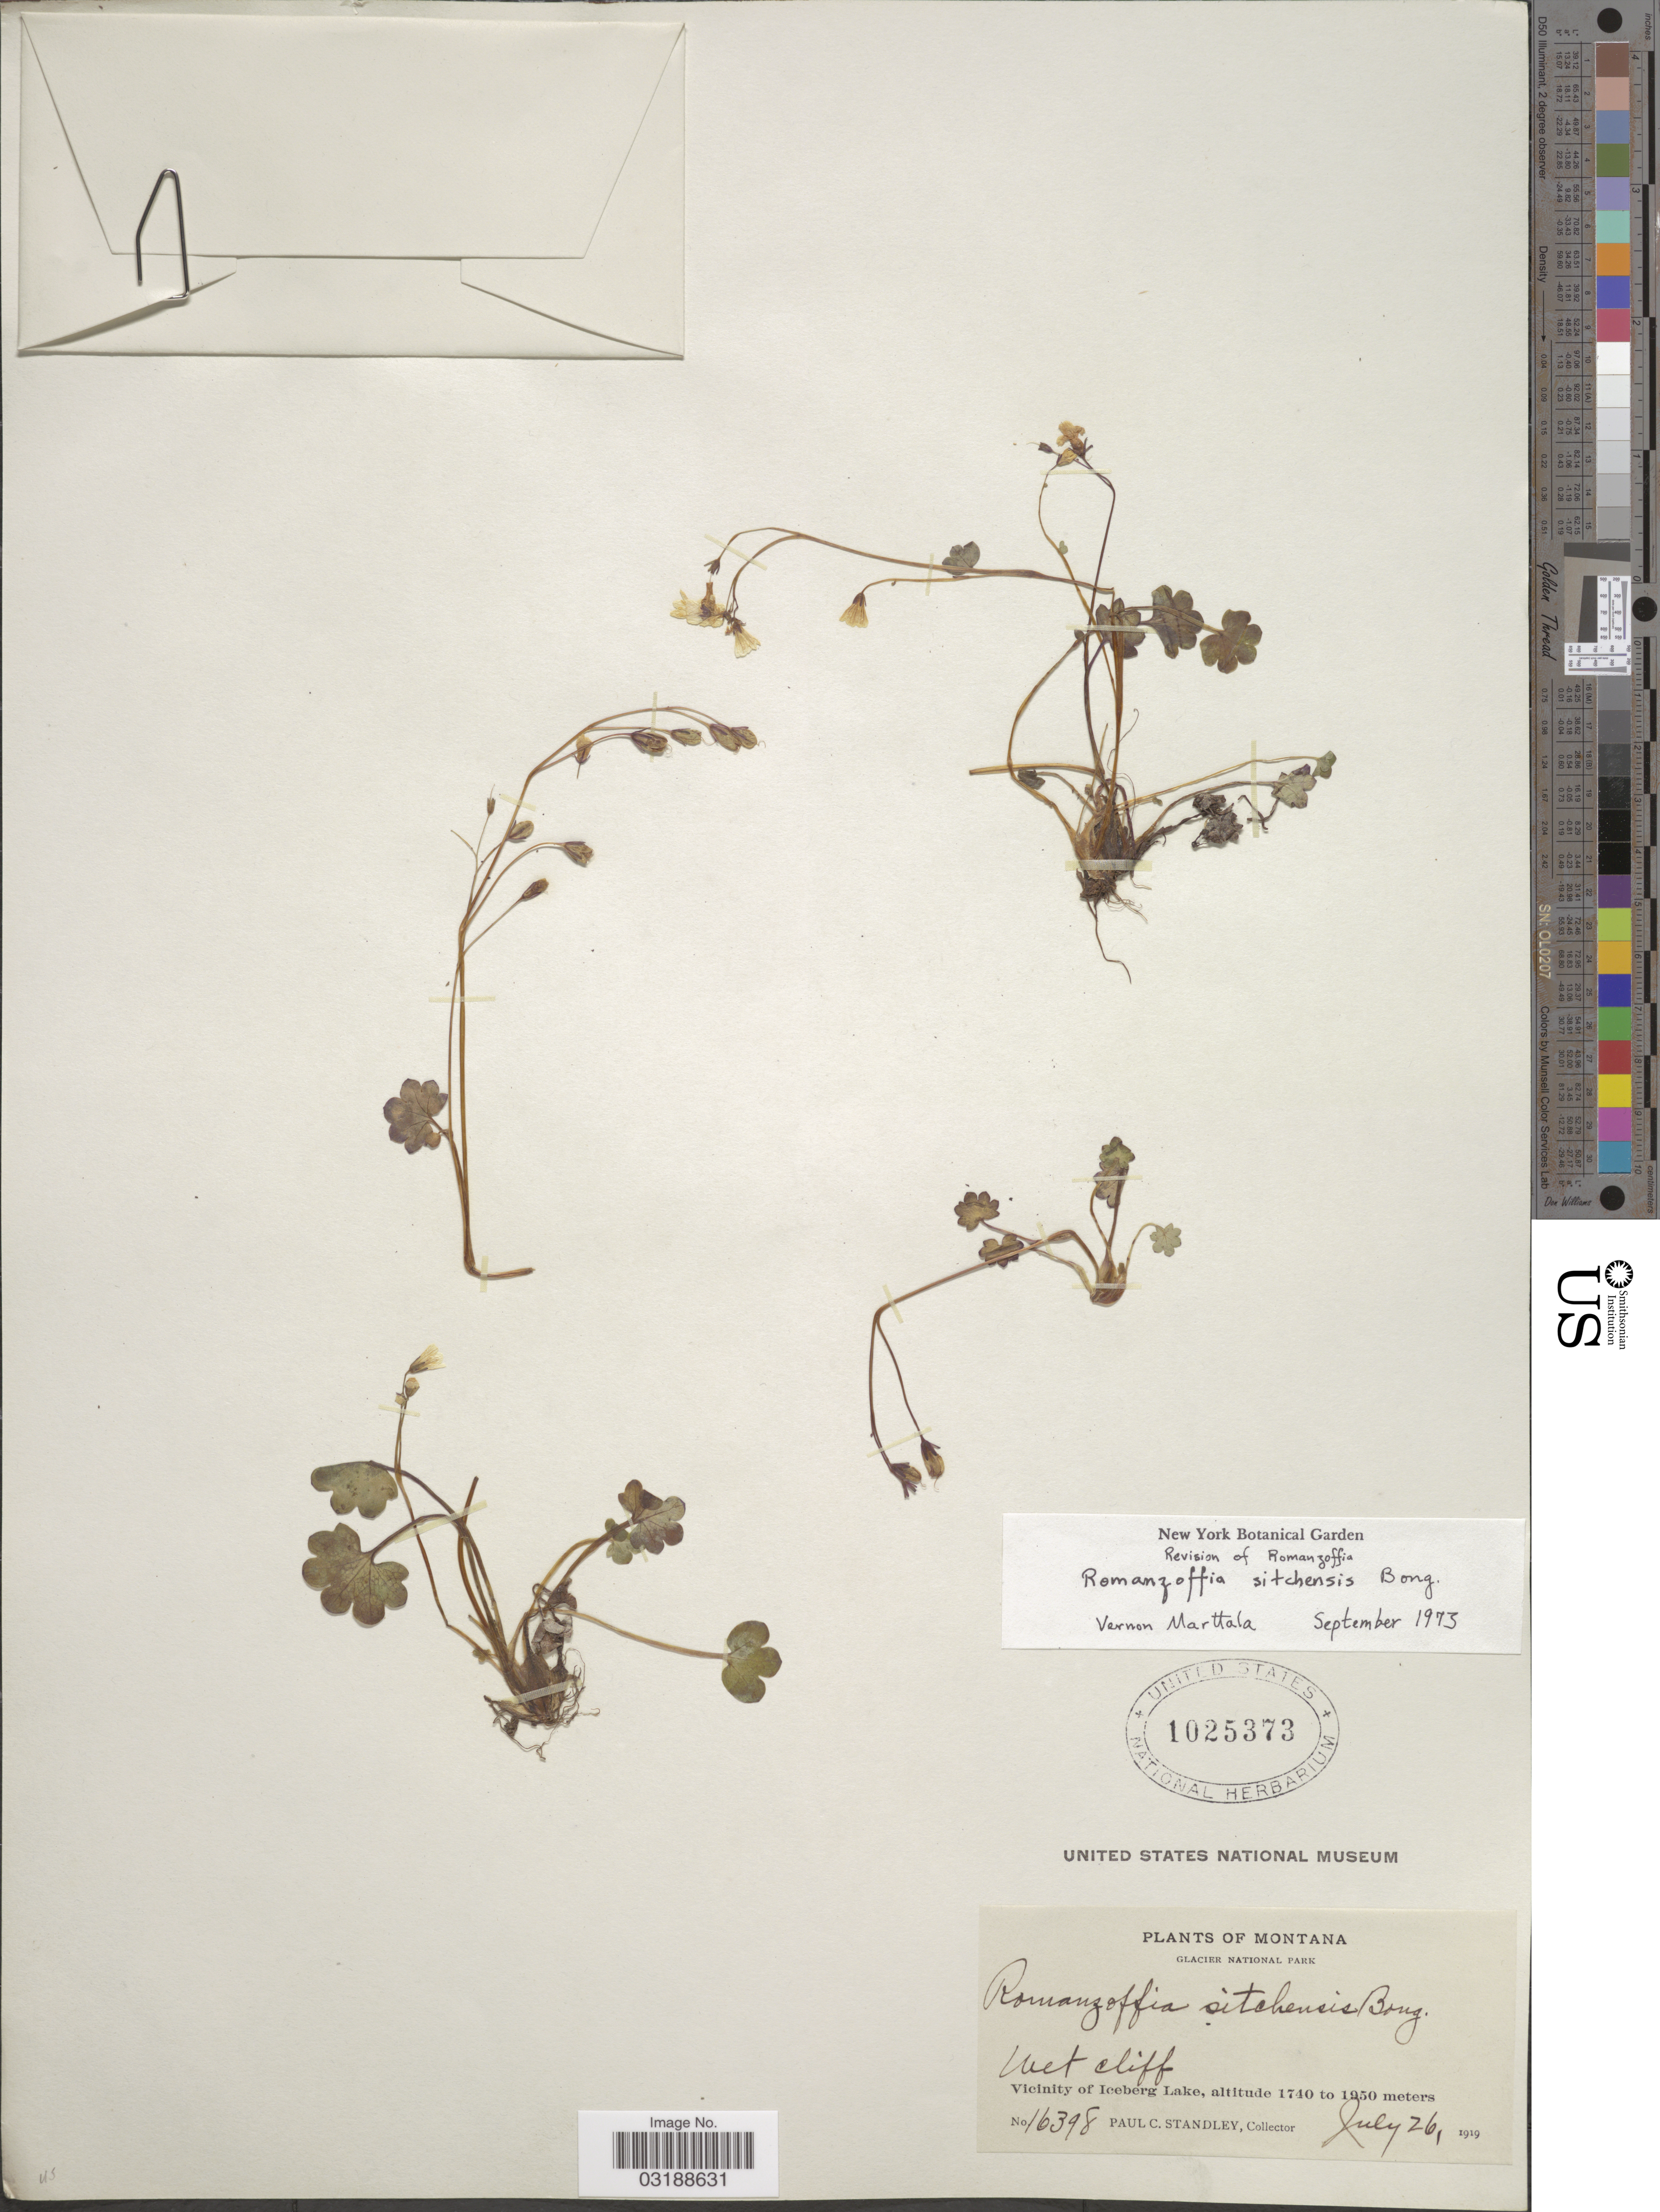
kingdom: Plantae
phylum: Tracheophyta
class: Magnoliopsida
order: Boraginales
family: Hydrophyllaceae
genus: Romanzoffia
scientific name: Romanzoffia sitchensis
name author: Bong.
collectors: P. C. Standley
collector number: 16398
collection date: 1919-07-26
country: United States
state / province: Montana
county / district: Glacier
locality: Glacier National Park, Vicinity of Iceberg Lake.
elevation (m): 1740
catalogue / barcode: US 1025373